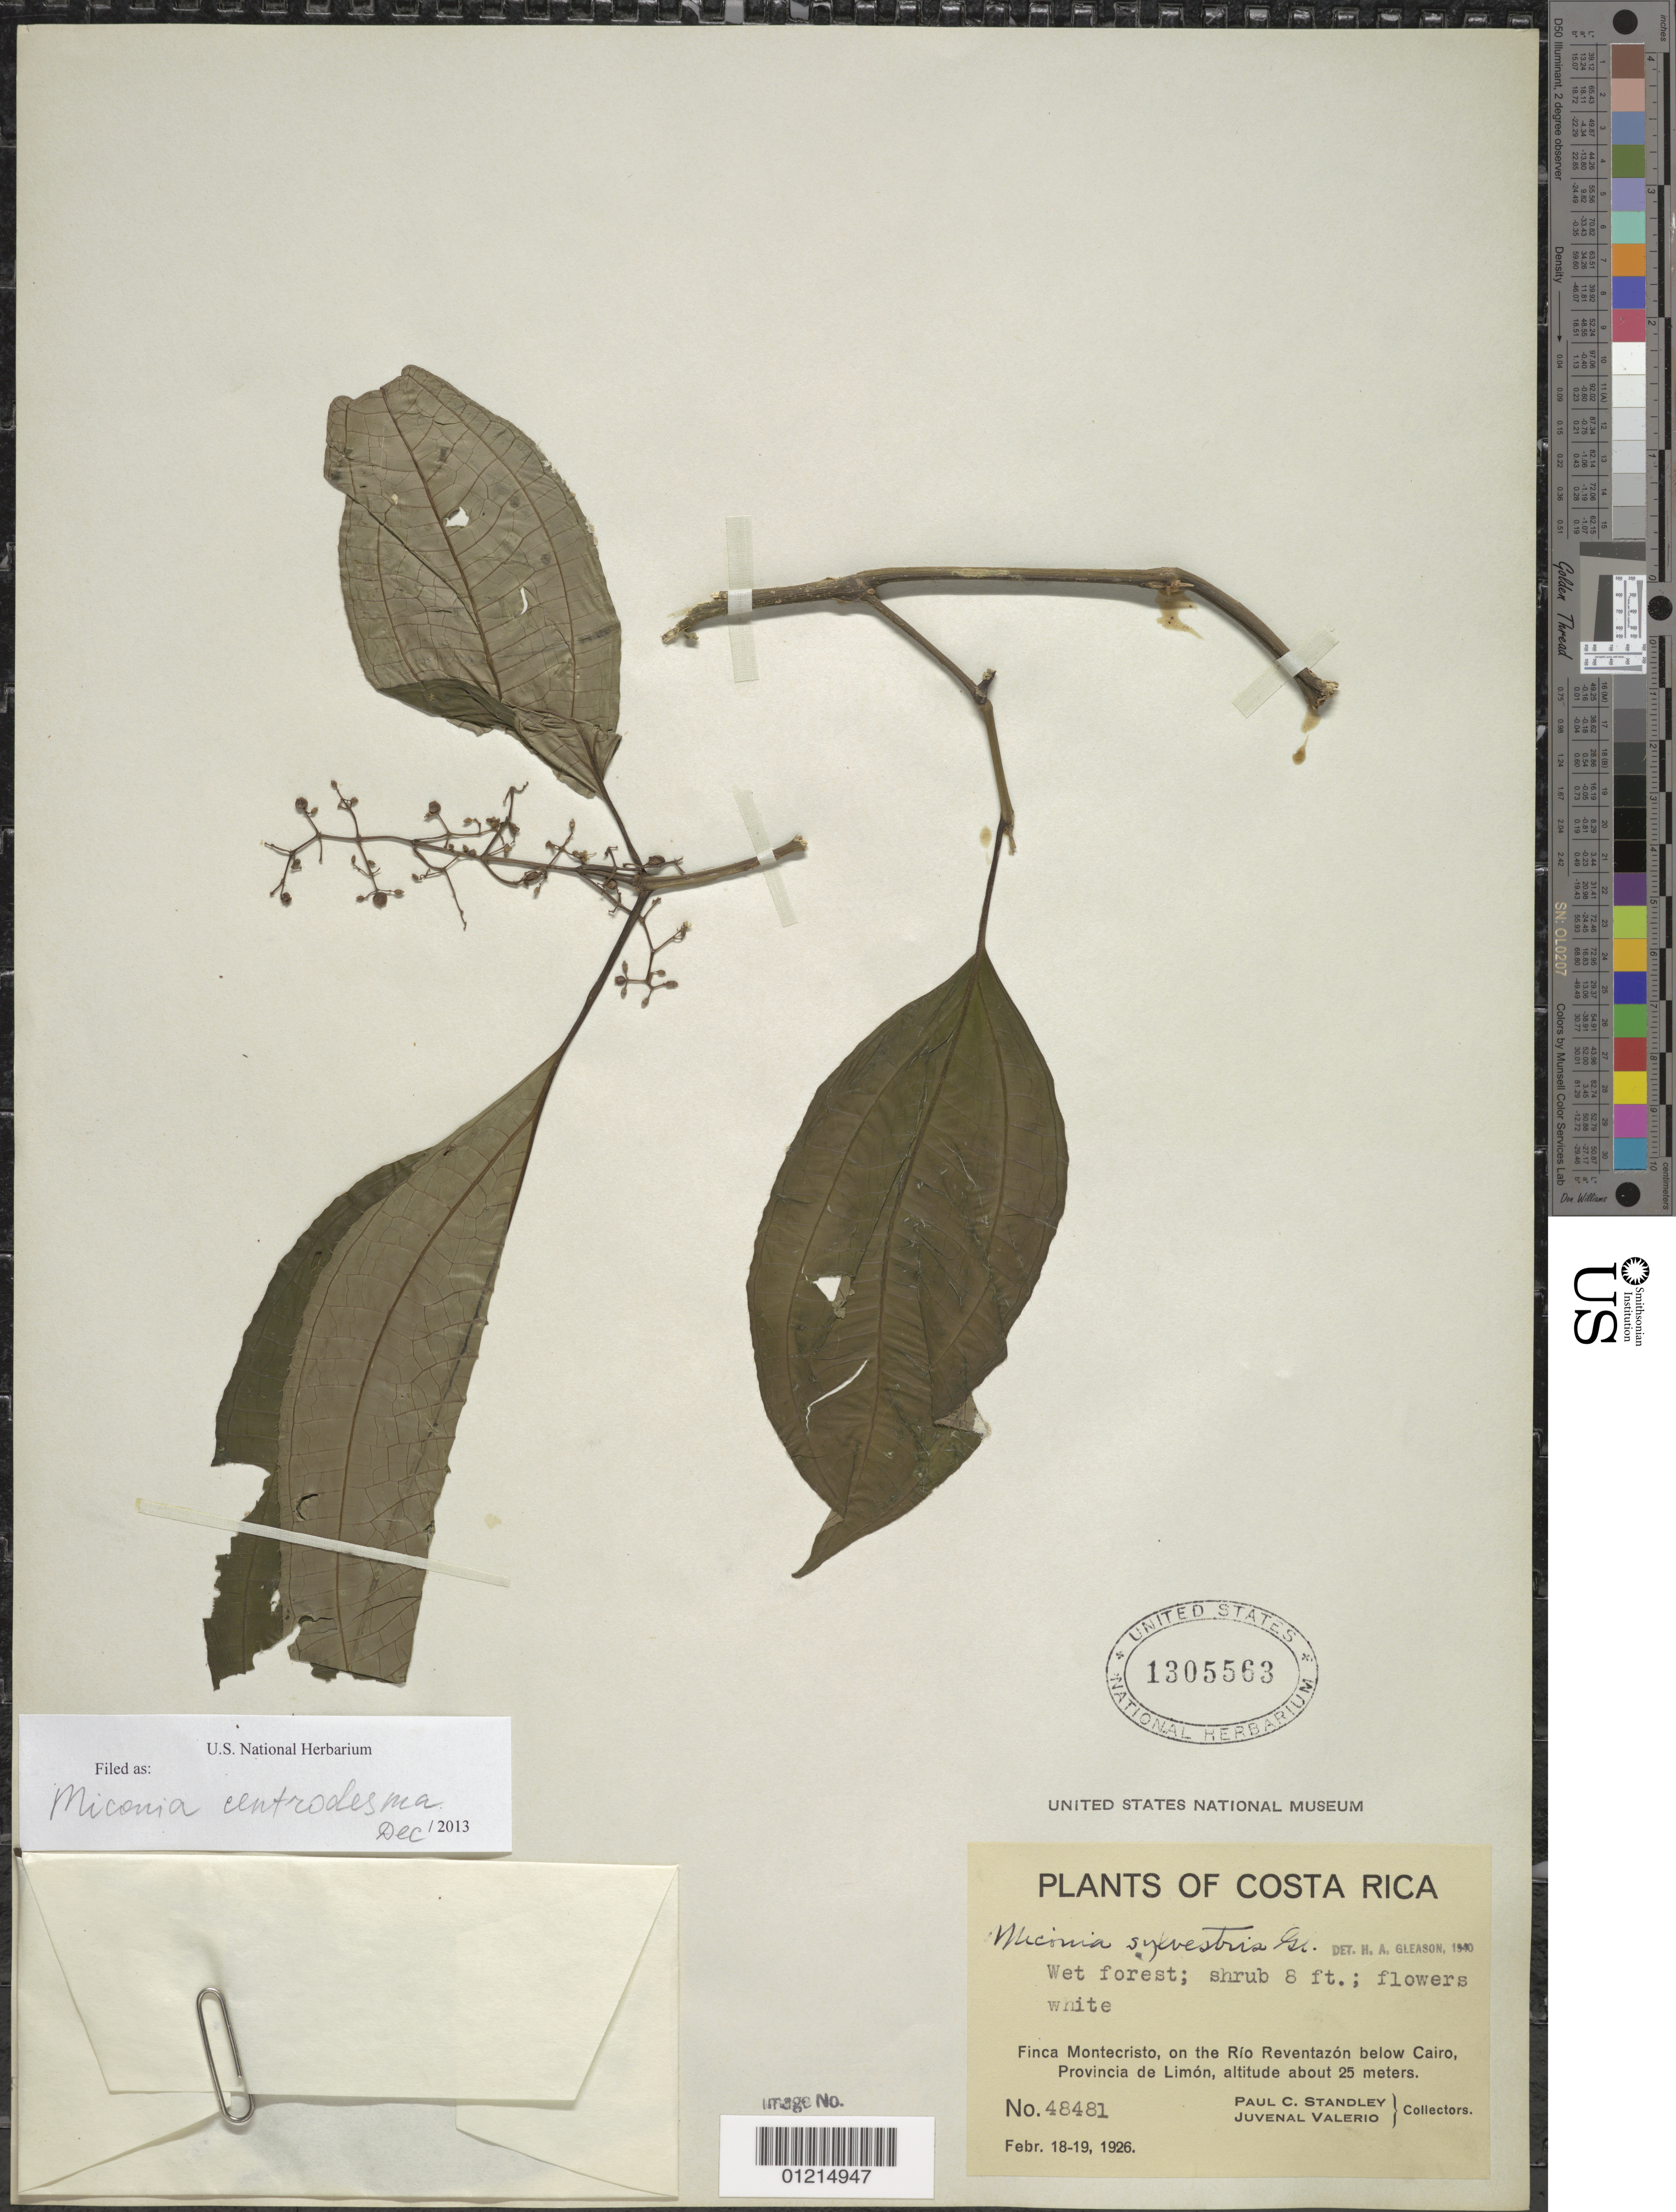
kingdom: Plantae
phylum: Tracheophyta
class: Magnoliopsida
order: Myrtales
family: Melastomataceae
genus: Miconia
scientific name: Miconia centrodesma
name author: Naudin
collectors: P. C. Standley & J. Valerio R.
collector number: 48481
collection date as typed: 18 Feb 1926 and 19 Feb 1926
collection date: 1926-02-18,1926-02-19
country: Costa Rica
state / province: Limón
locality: Finca Montecristo, on the Rio Reventazon below Cairo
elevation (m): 25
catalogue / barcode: US 1305563